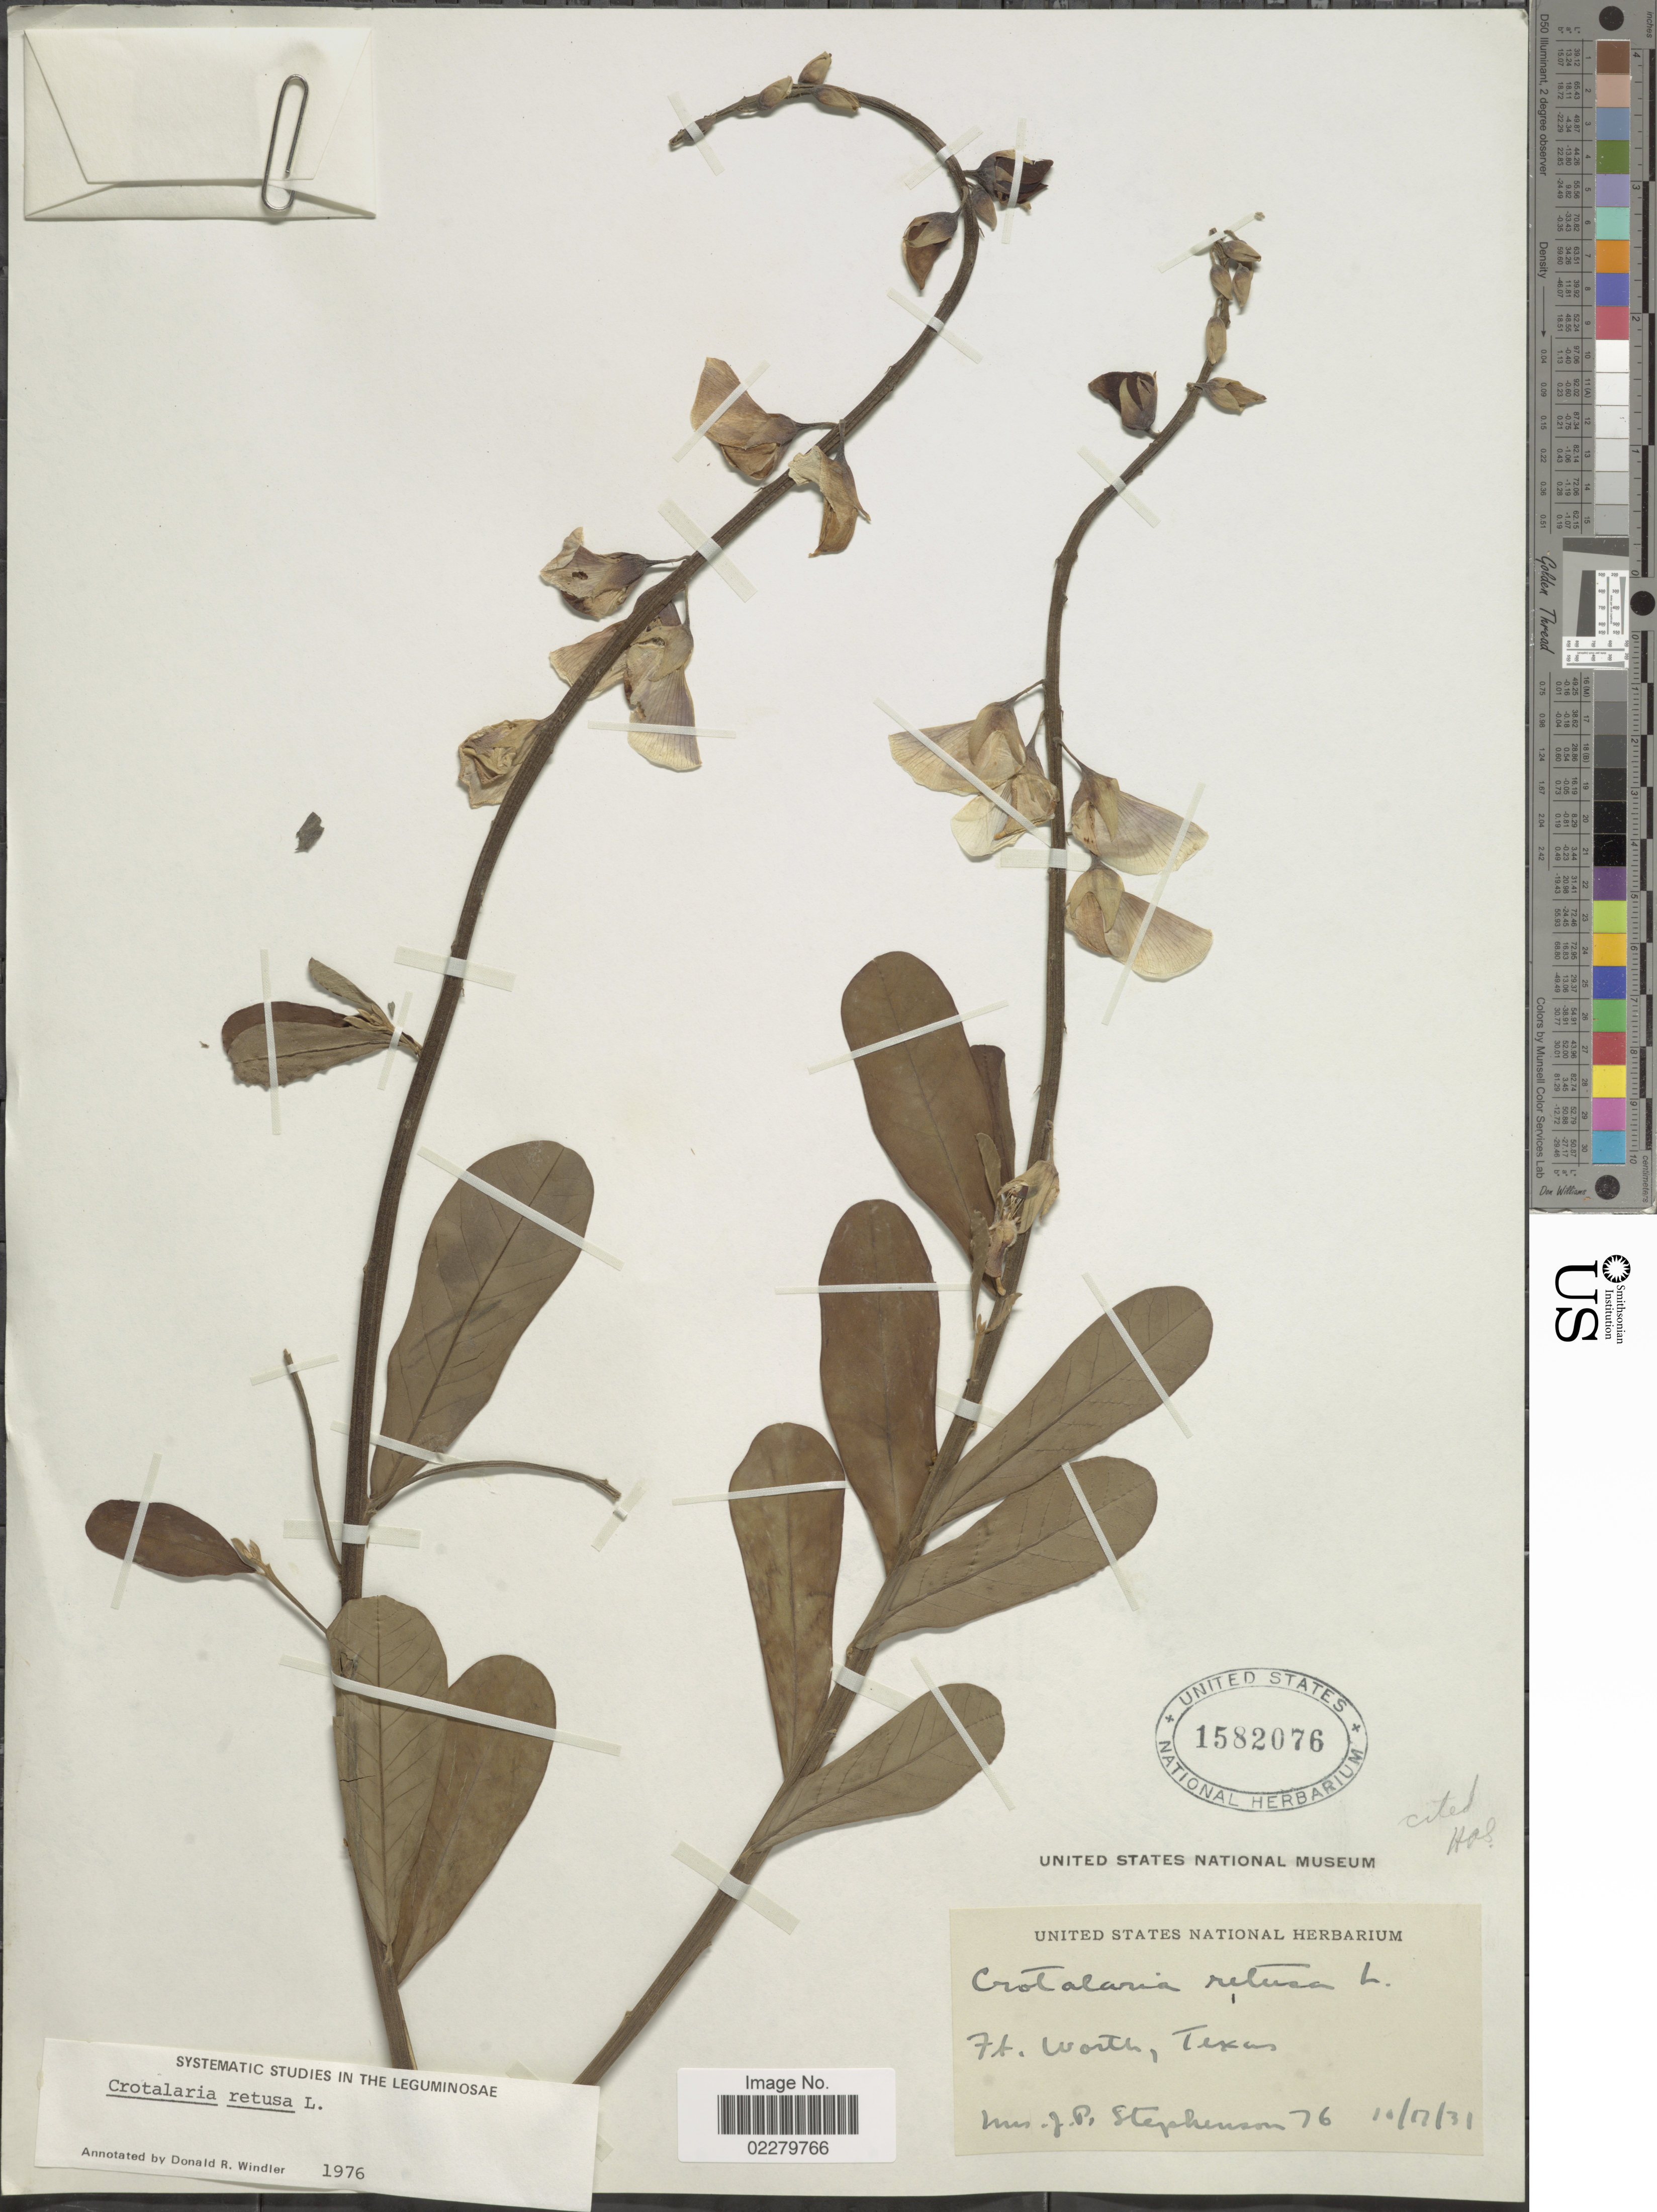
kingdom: Plantae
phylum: Tracheophyta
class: Magnoliopsida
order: Fabales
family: Fabaceae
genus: Crotalaria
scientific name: Crotalaria retusa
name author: L.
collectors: J. Stephenson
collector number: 76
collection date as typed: Transcribed d/m/y: 17/10/31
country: United States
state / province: Texas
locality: Ft. Worth, Texas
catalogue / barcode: US 1582076